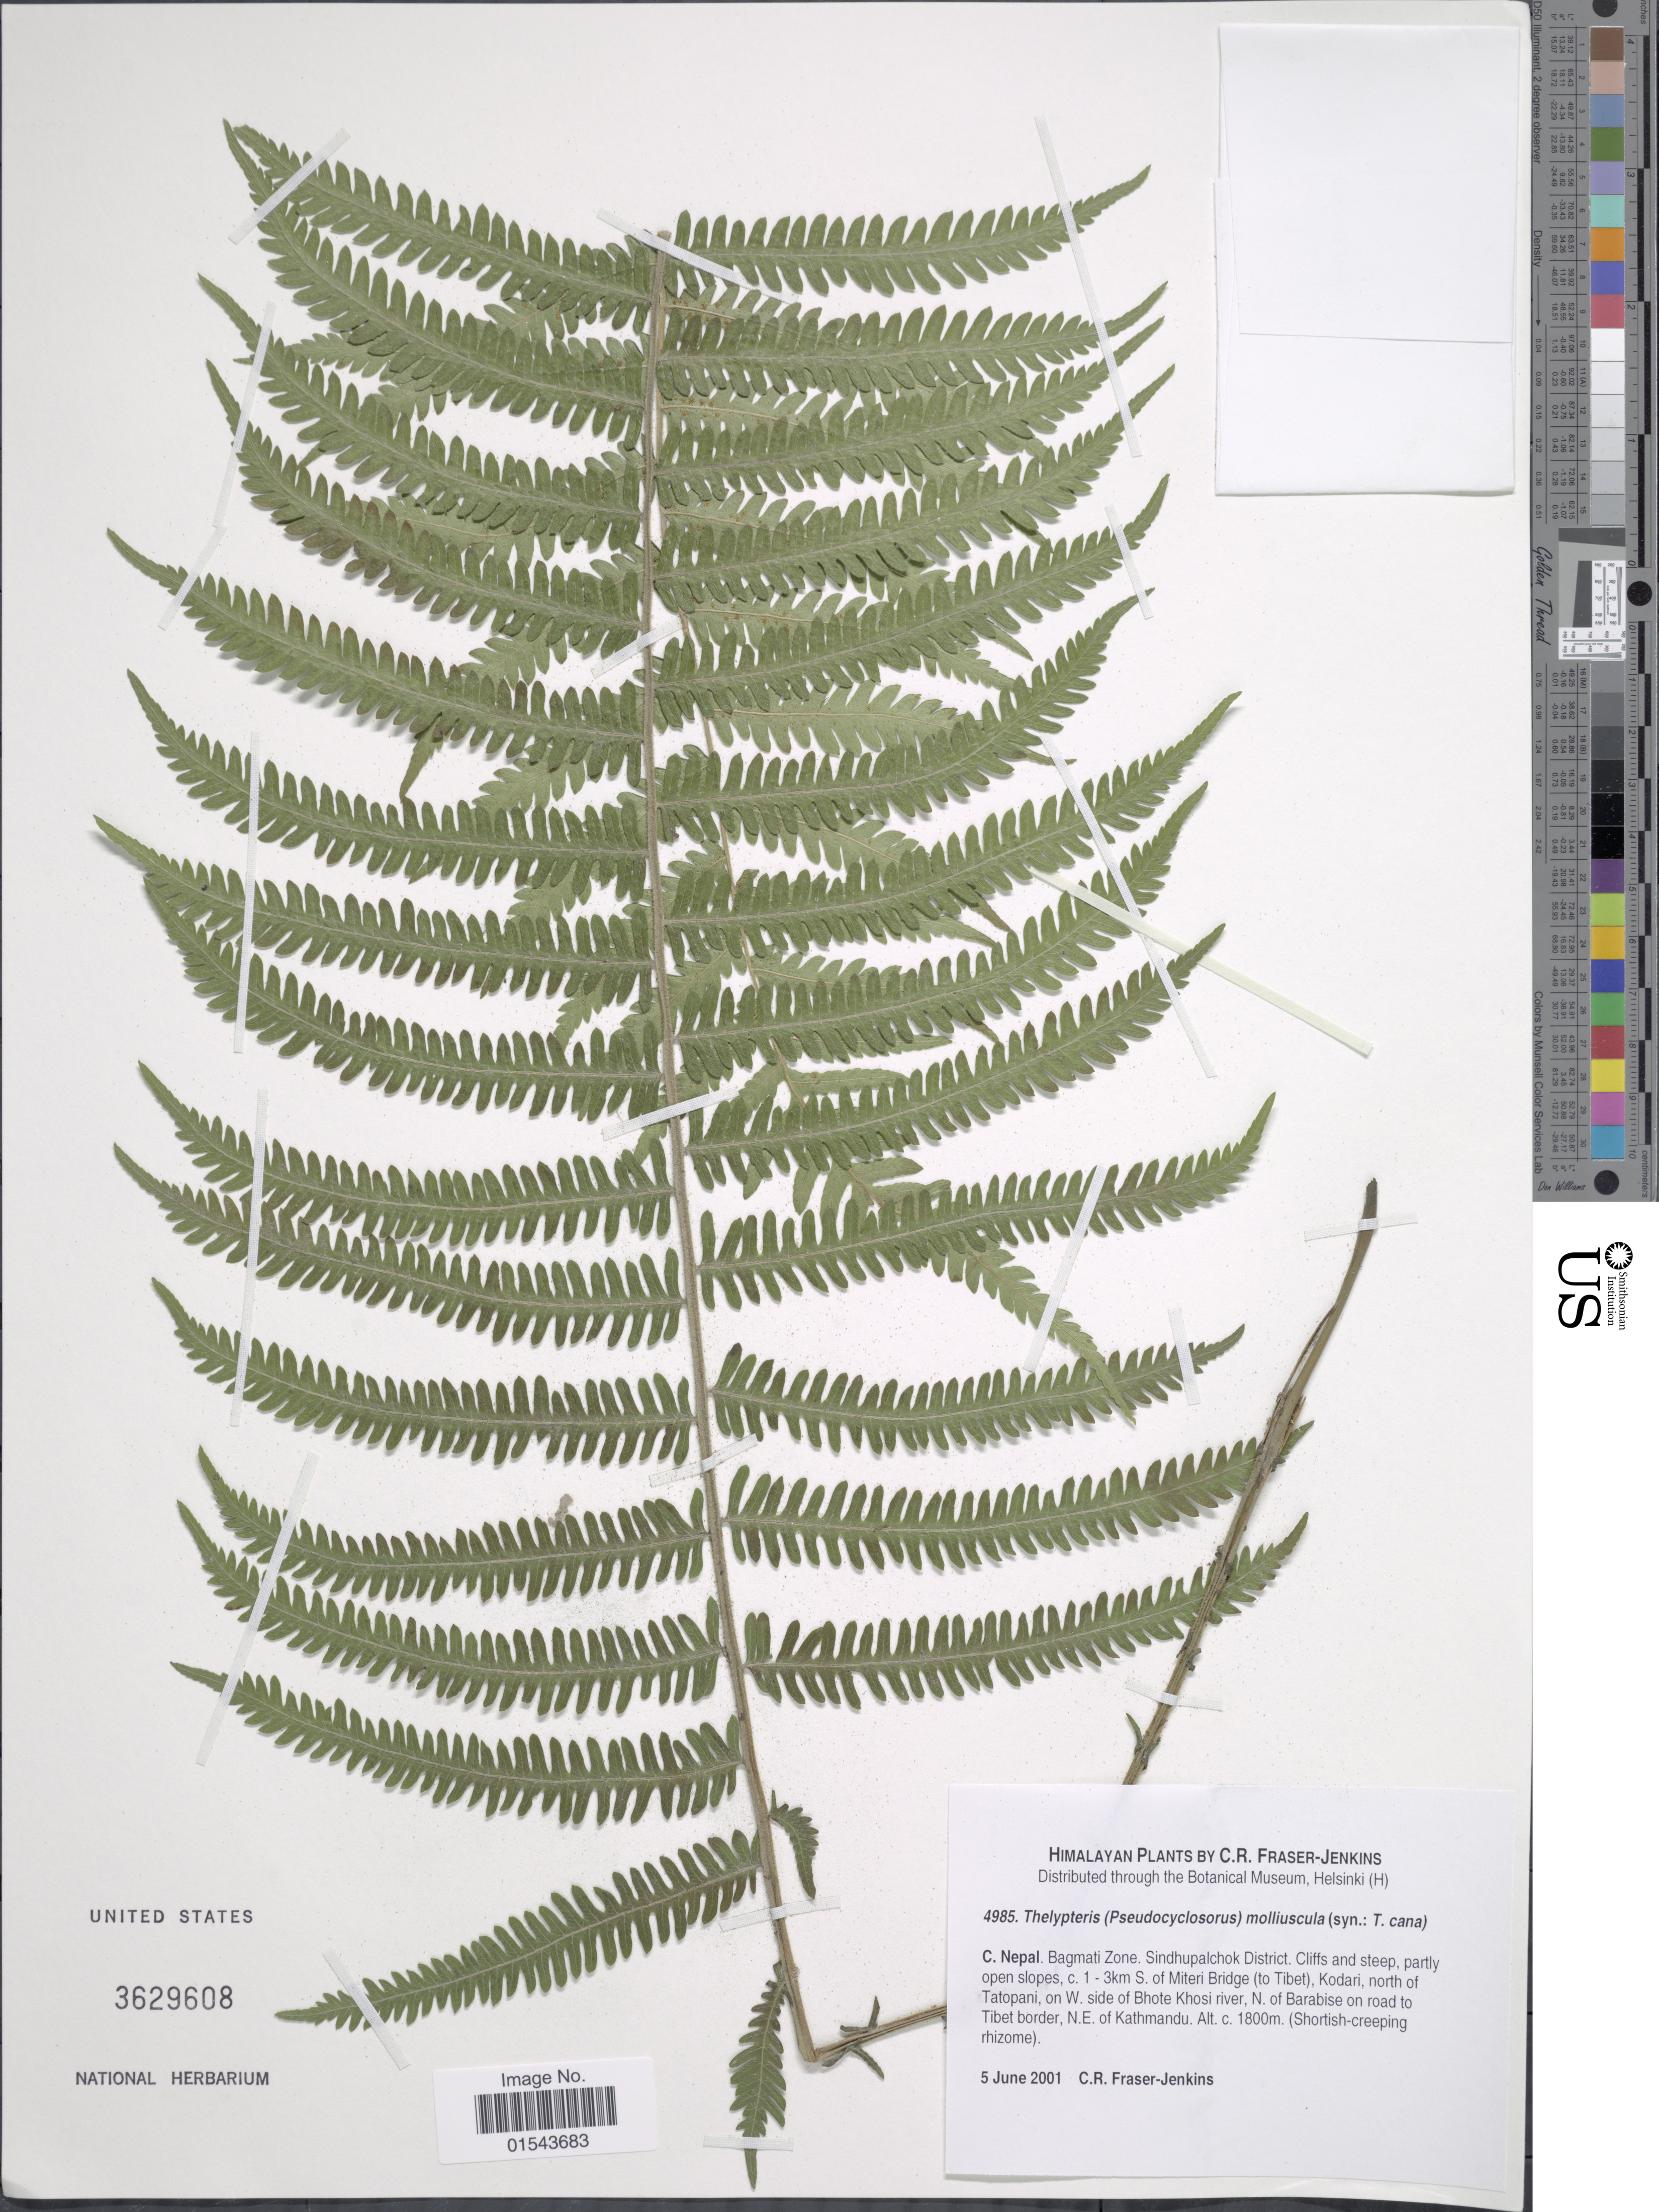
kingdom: Plantae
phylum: Tracheophyta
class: Polypodiopsida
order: Polypodiales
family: Thelypteridaceae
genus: Christella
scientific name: Christella molliuscula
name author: (Wall.) Holttum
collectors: C. R. Fraser-Jenkins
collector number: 4985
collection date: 2001-06-05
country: Nepal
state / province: Bagmati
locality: Himalaya, C. Nepal. Bagmati Zone. Sindhupalchok District. Cliffs and steep,partly open slopes, 3 km S. of Meteri Bridge (to Tibet), Kodari, north of Tatopani, on W. side of Bhoite Khosi river, N. Barabise on road to Tibet border, N. E. of Kathmandu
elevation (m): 1800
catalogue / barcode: US 3629608